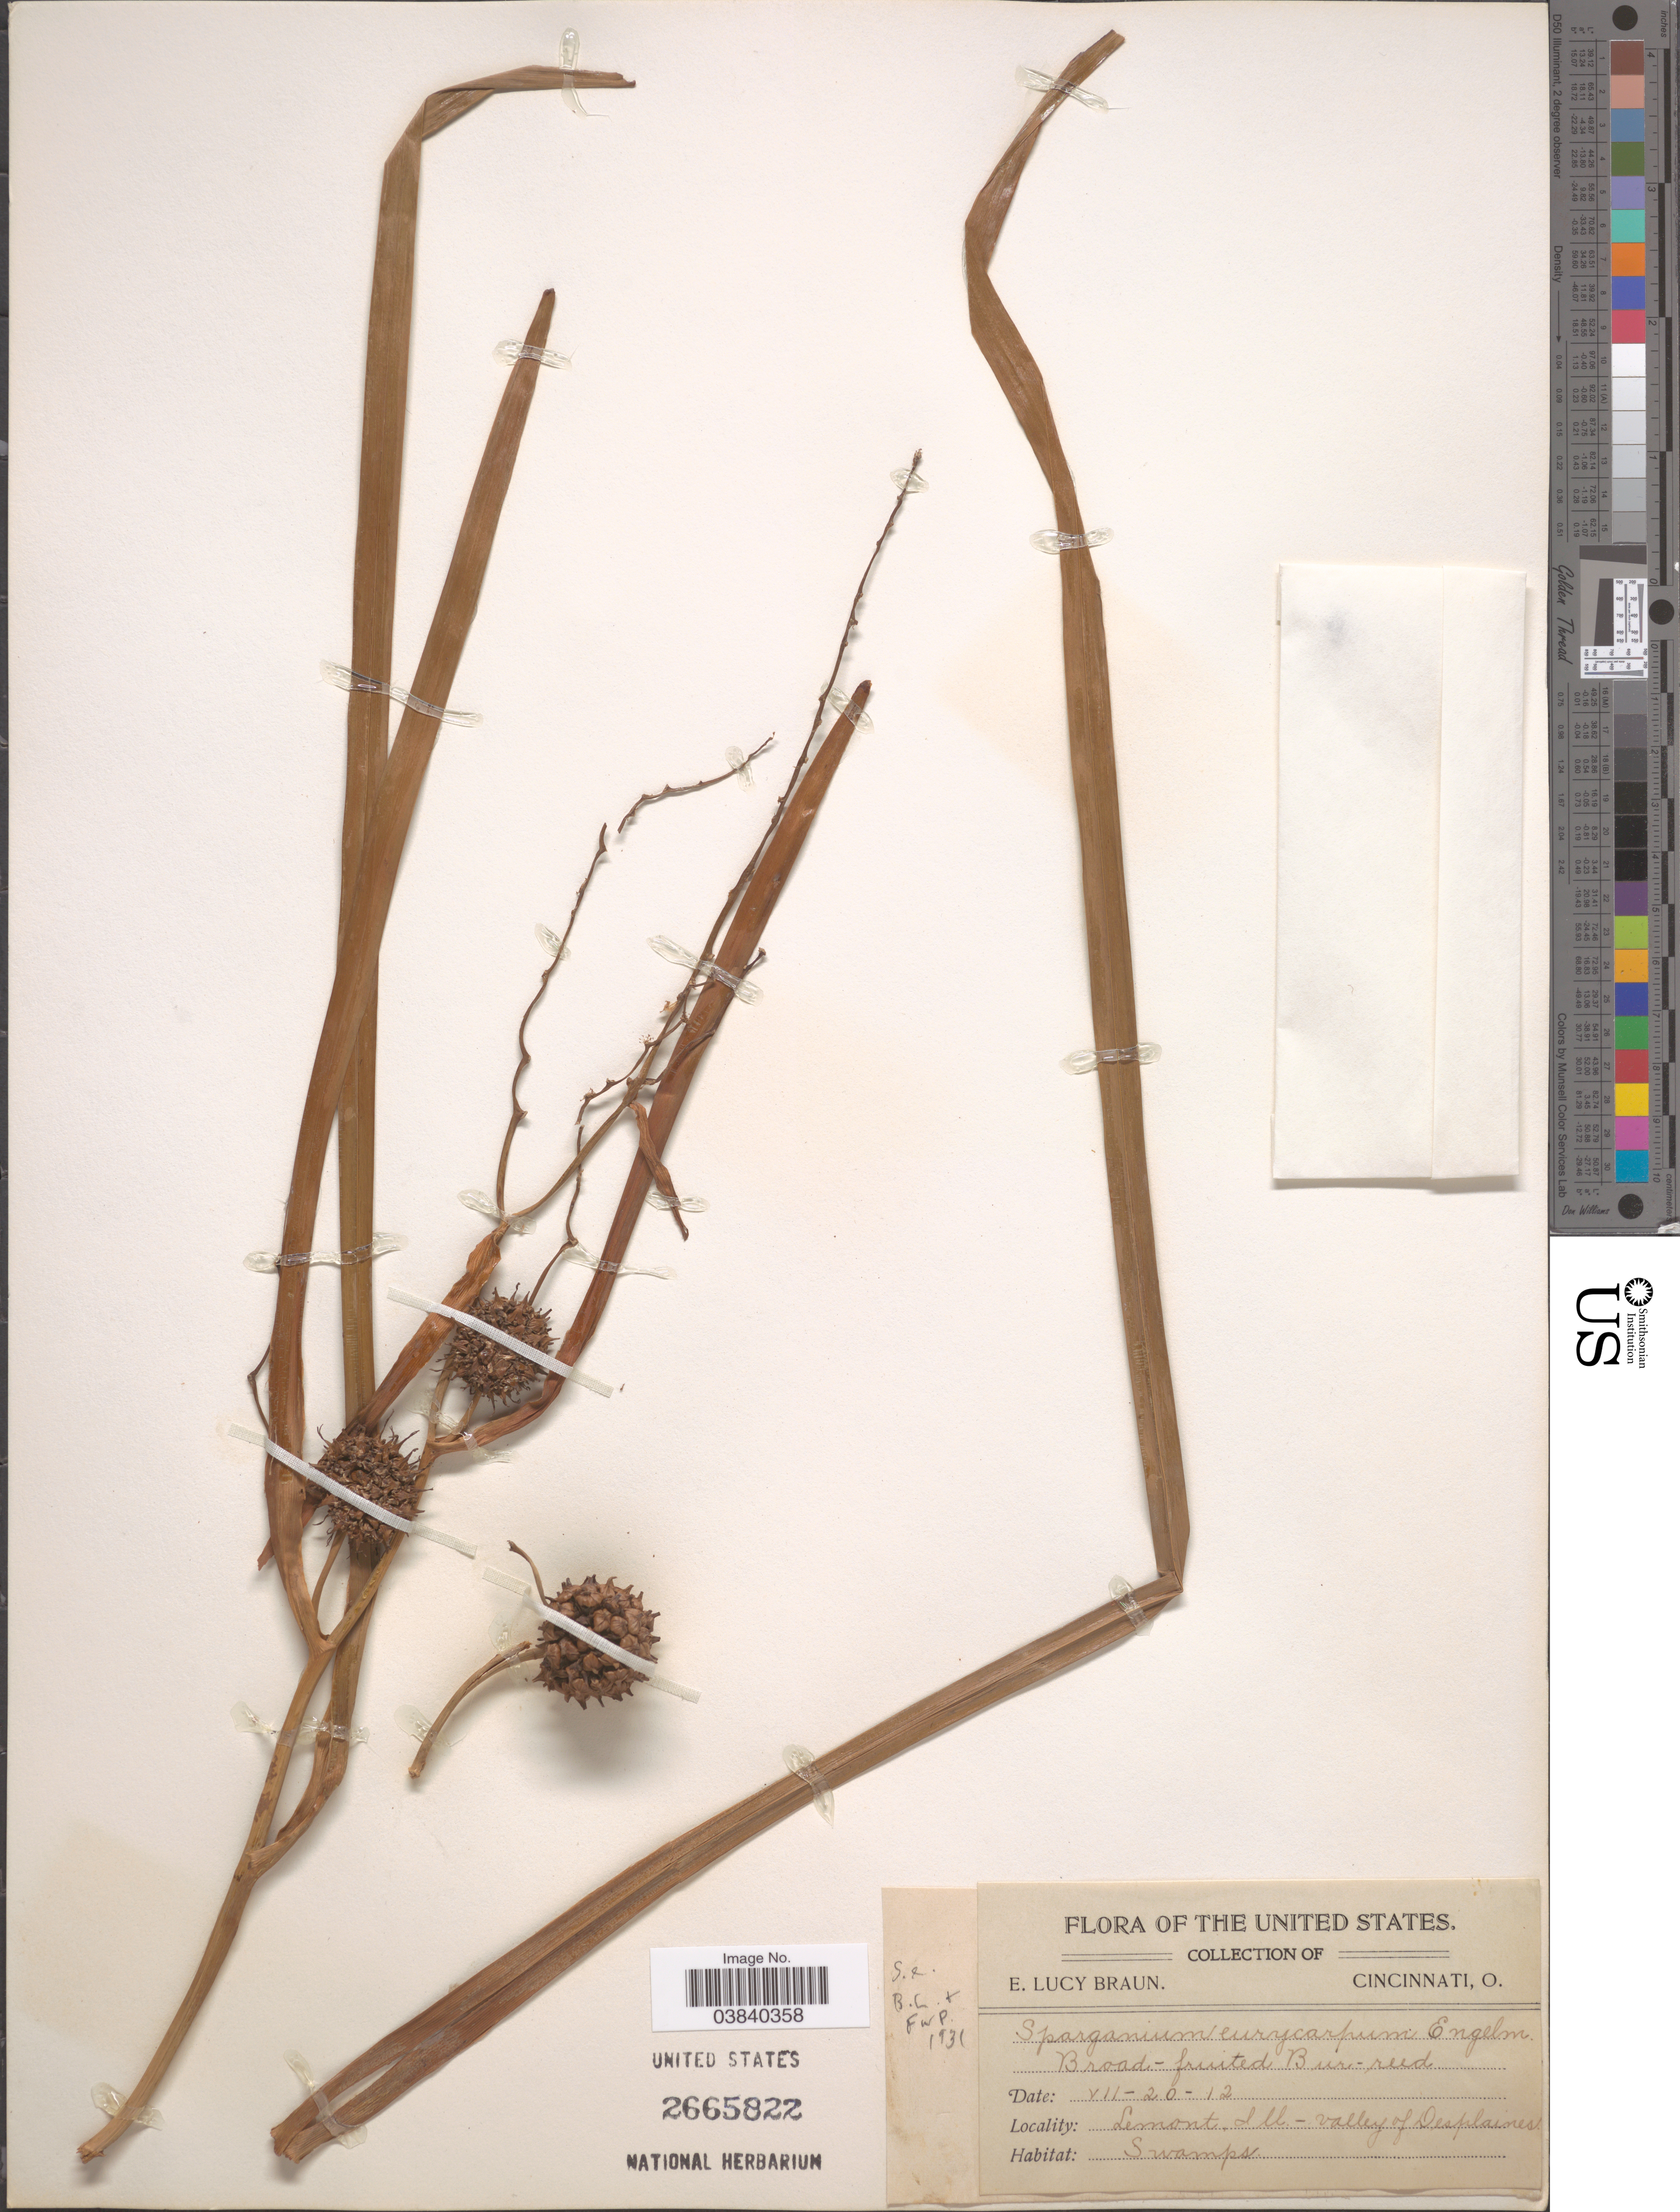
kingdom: Plantae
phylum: Tracheophyta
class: Liliopsida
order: Poales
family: Typhaceae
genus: Sparganium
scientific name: Sparganium eurycarpum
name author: Engelm.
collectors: E. L. Braun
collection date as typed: Transcribed d/m/y: 20/7/12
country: United States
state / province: Illinois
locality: Lemont- valley of Desplaines.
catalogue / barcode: US 2665822